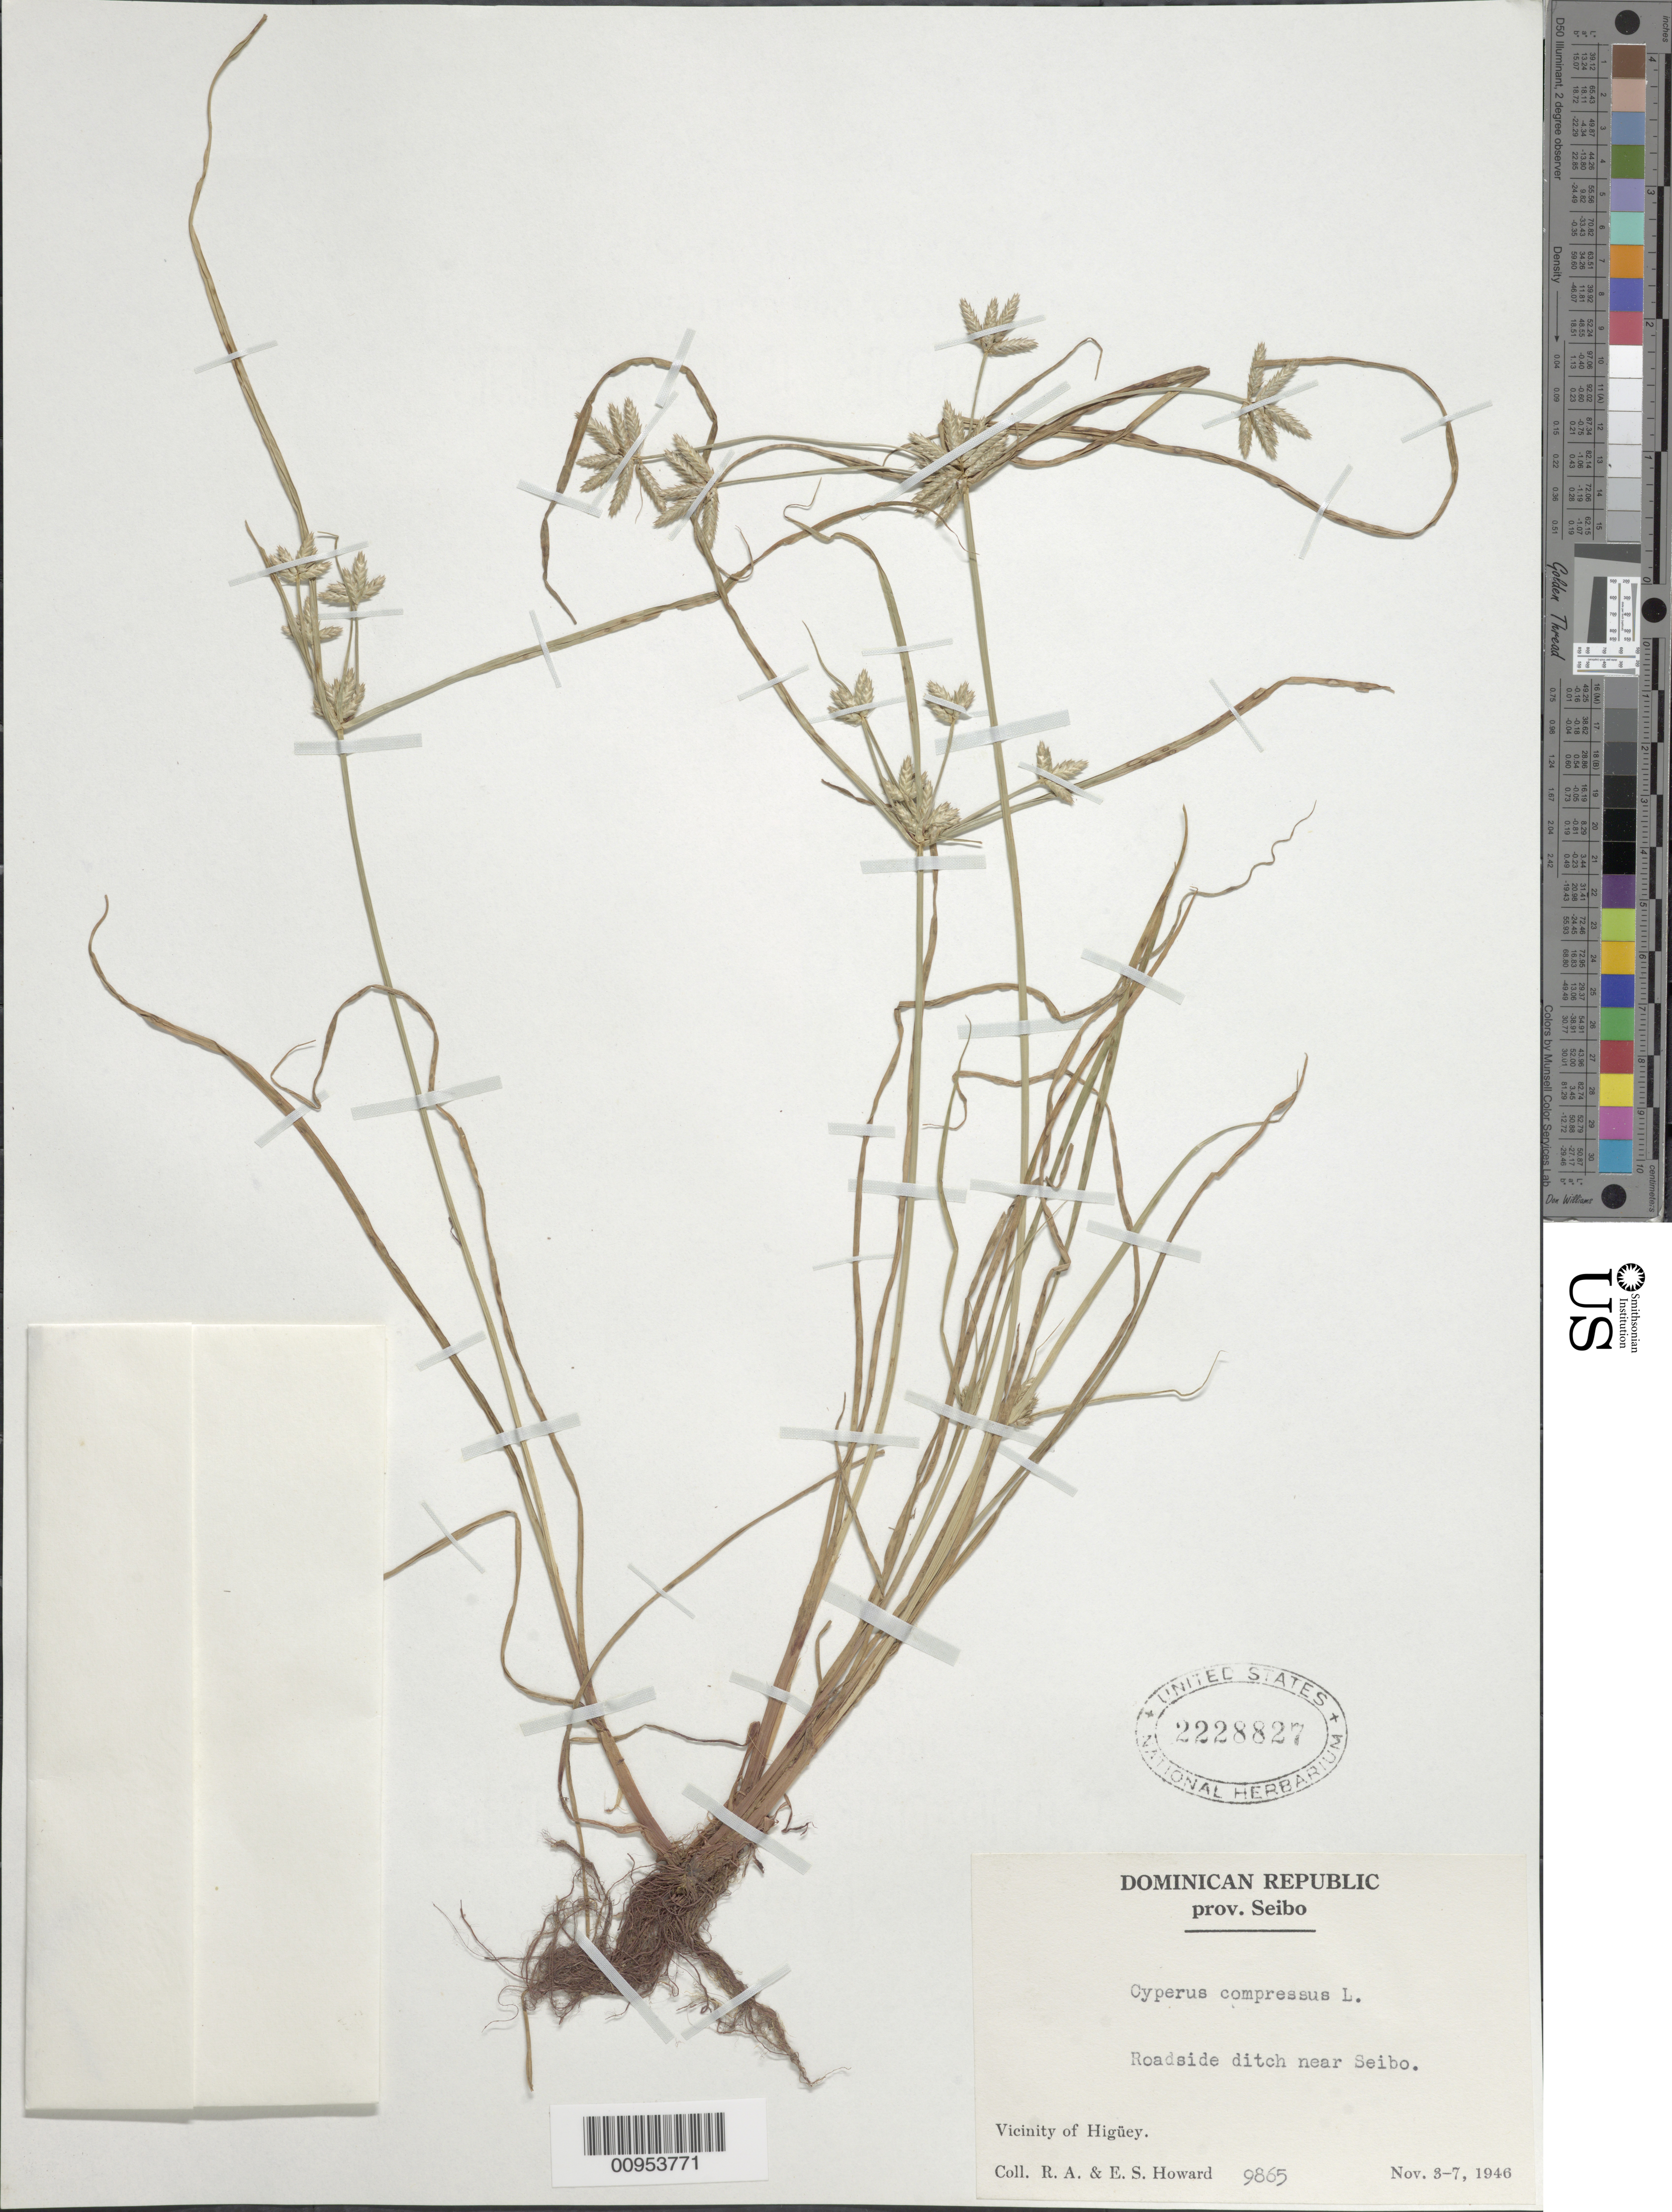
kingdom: Plantae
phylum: Tracheophyta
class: Liliopsida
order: Poales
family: Cyperaceae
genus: Cyperus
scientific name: Cyperus compressus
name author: L.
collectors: R. A. Howard & E. S. Howard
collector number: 9865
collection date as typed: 03 Nov 1946 to 07 Nov 1946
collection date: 1946-11-03/1946-11-07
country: Dominican Republic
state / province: El Seibo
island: Hispaniola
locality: Vicinity of Higüey, roadside ditch near Seibo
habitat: Growing in wet pockets of limestone outcrops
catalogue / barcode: US 2228827